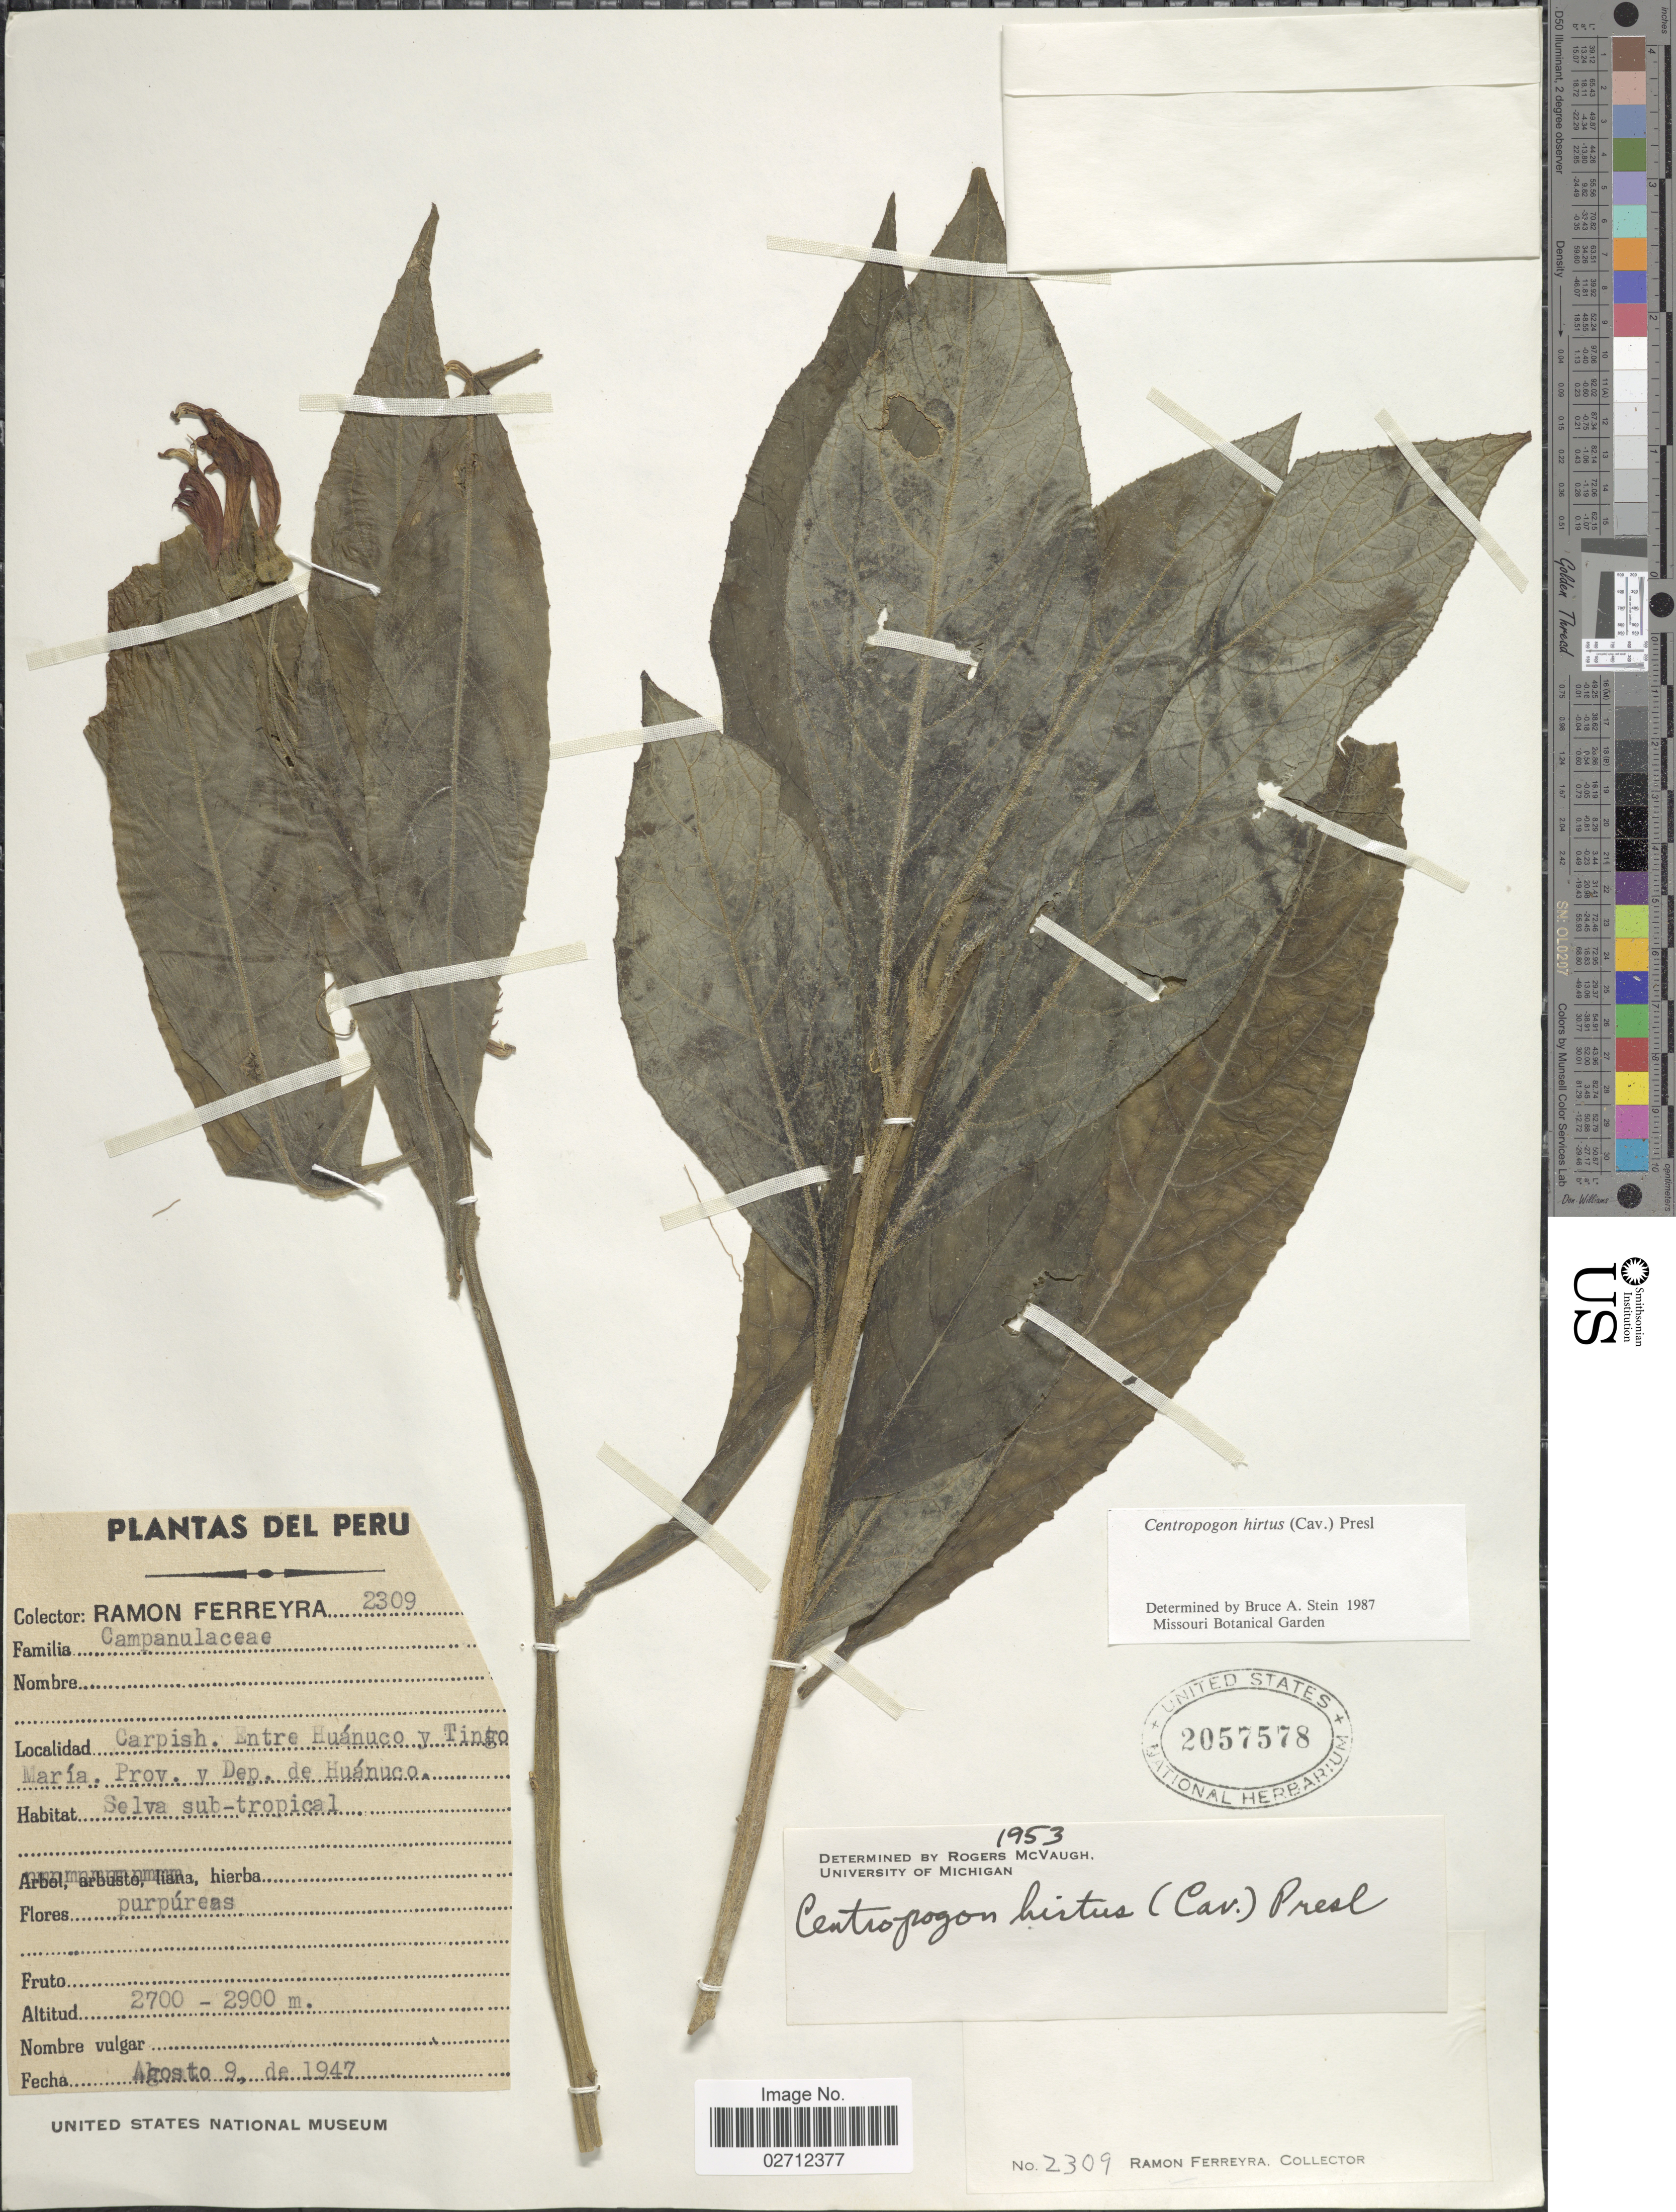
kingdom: Plantae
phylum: Tracheophyta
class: Magnoliopsida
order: Asterales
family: Campanulaceae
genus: Centropogon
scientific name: Centropogon hirtus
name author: (G. Don) C. Presl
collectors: R. A. Ferreyra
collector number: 2309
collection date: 1947-08-09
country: Peru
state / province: Huánuco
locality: Carpish. Entre Huánuco y Tingo María, Prov. y Dep de Huánuco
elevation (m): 2700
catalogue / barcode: US 2057578